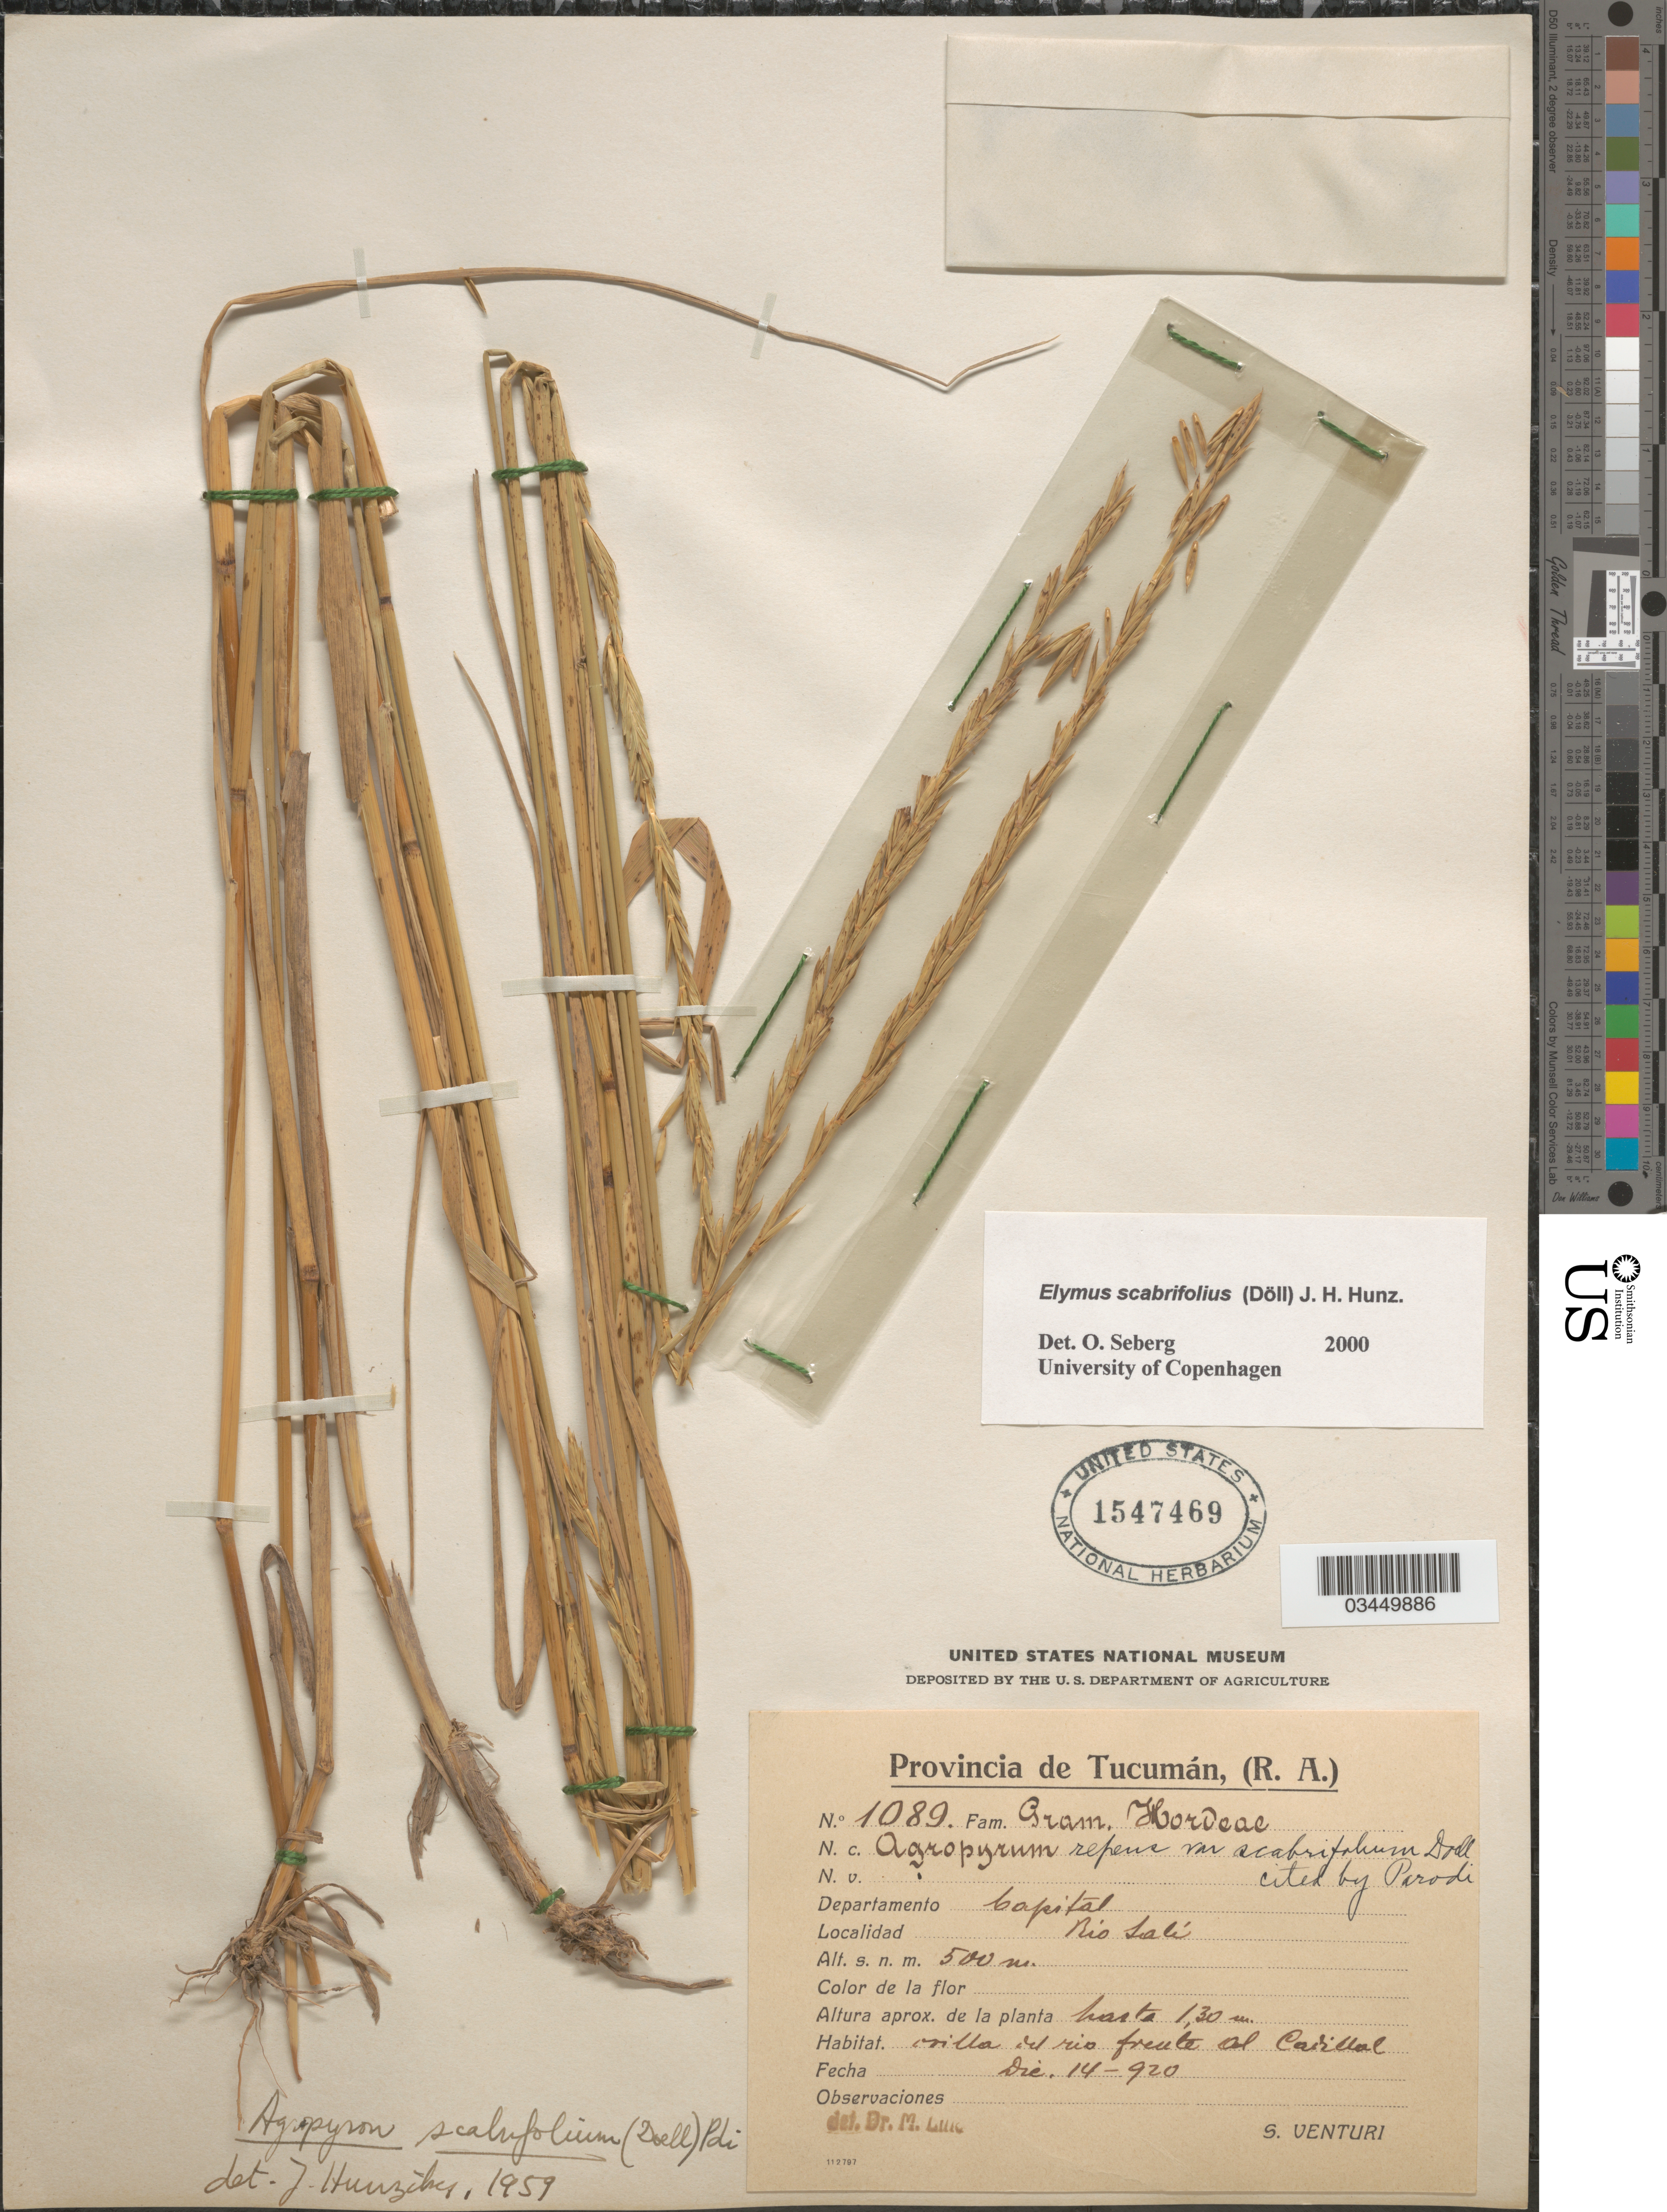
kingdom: Plantae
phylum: Tracheophyta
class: Liliopsida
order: Poales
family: Poaceae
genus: Elymus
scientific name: Elymus scabrifolius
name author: (Döll) J.H. Hunz.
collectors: S. Venturi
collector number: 1089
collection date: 1920-12-14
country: Argentina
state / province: Tucuman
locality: Departamento Capital. Río Salí. Orilla del rio frente al Cadillal.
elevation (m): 500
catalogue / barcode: US 1547469